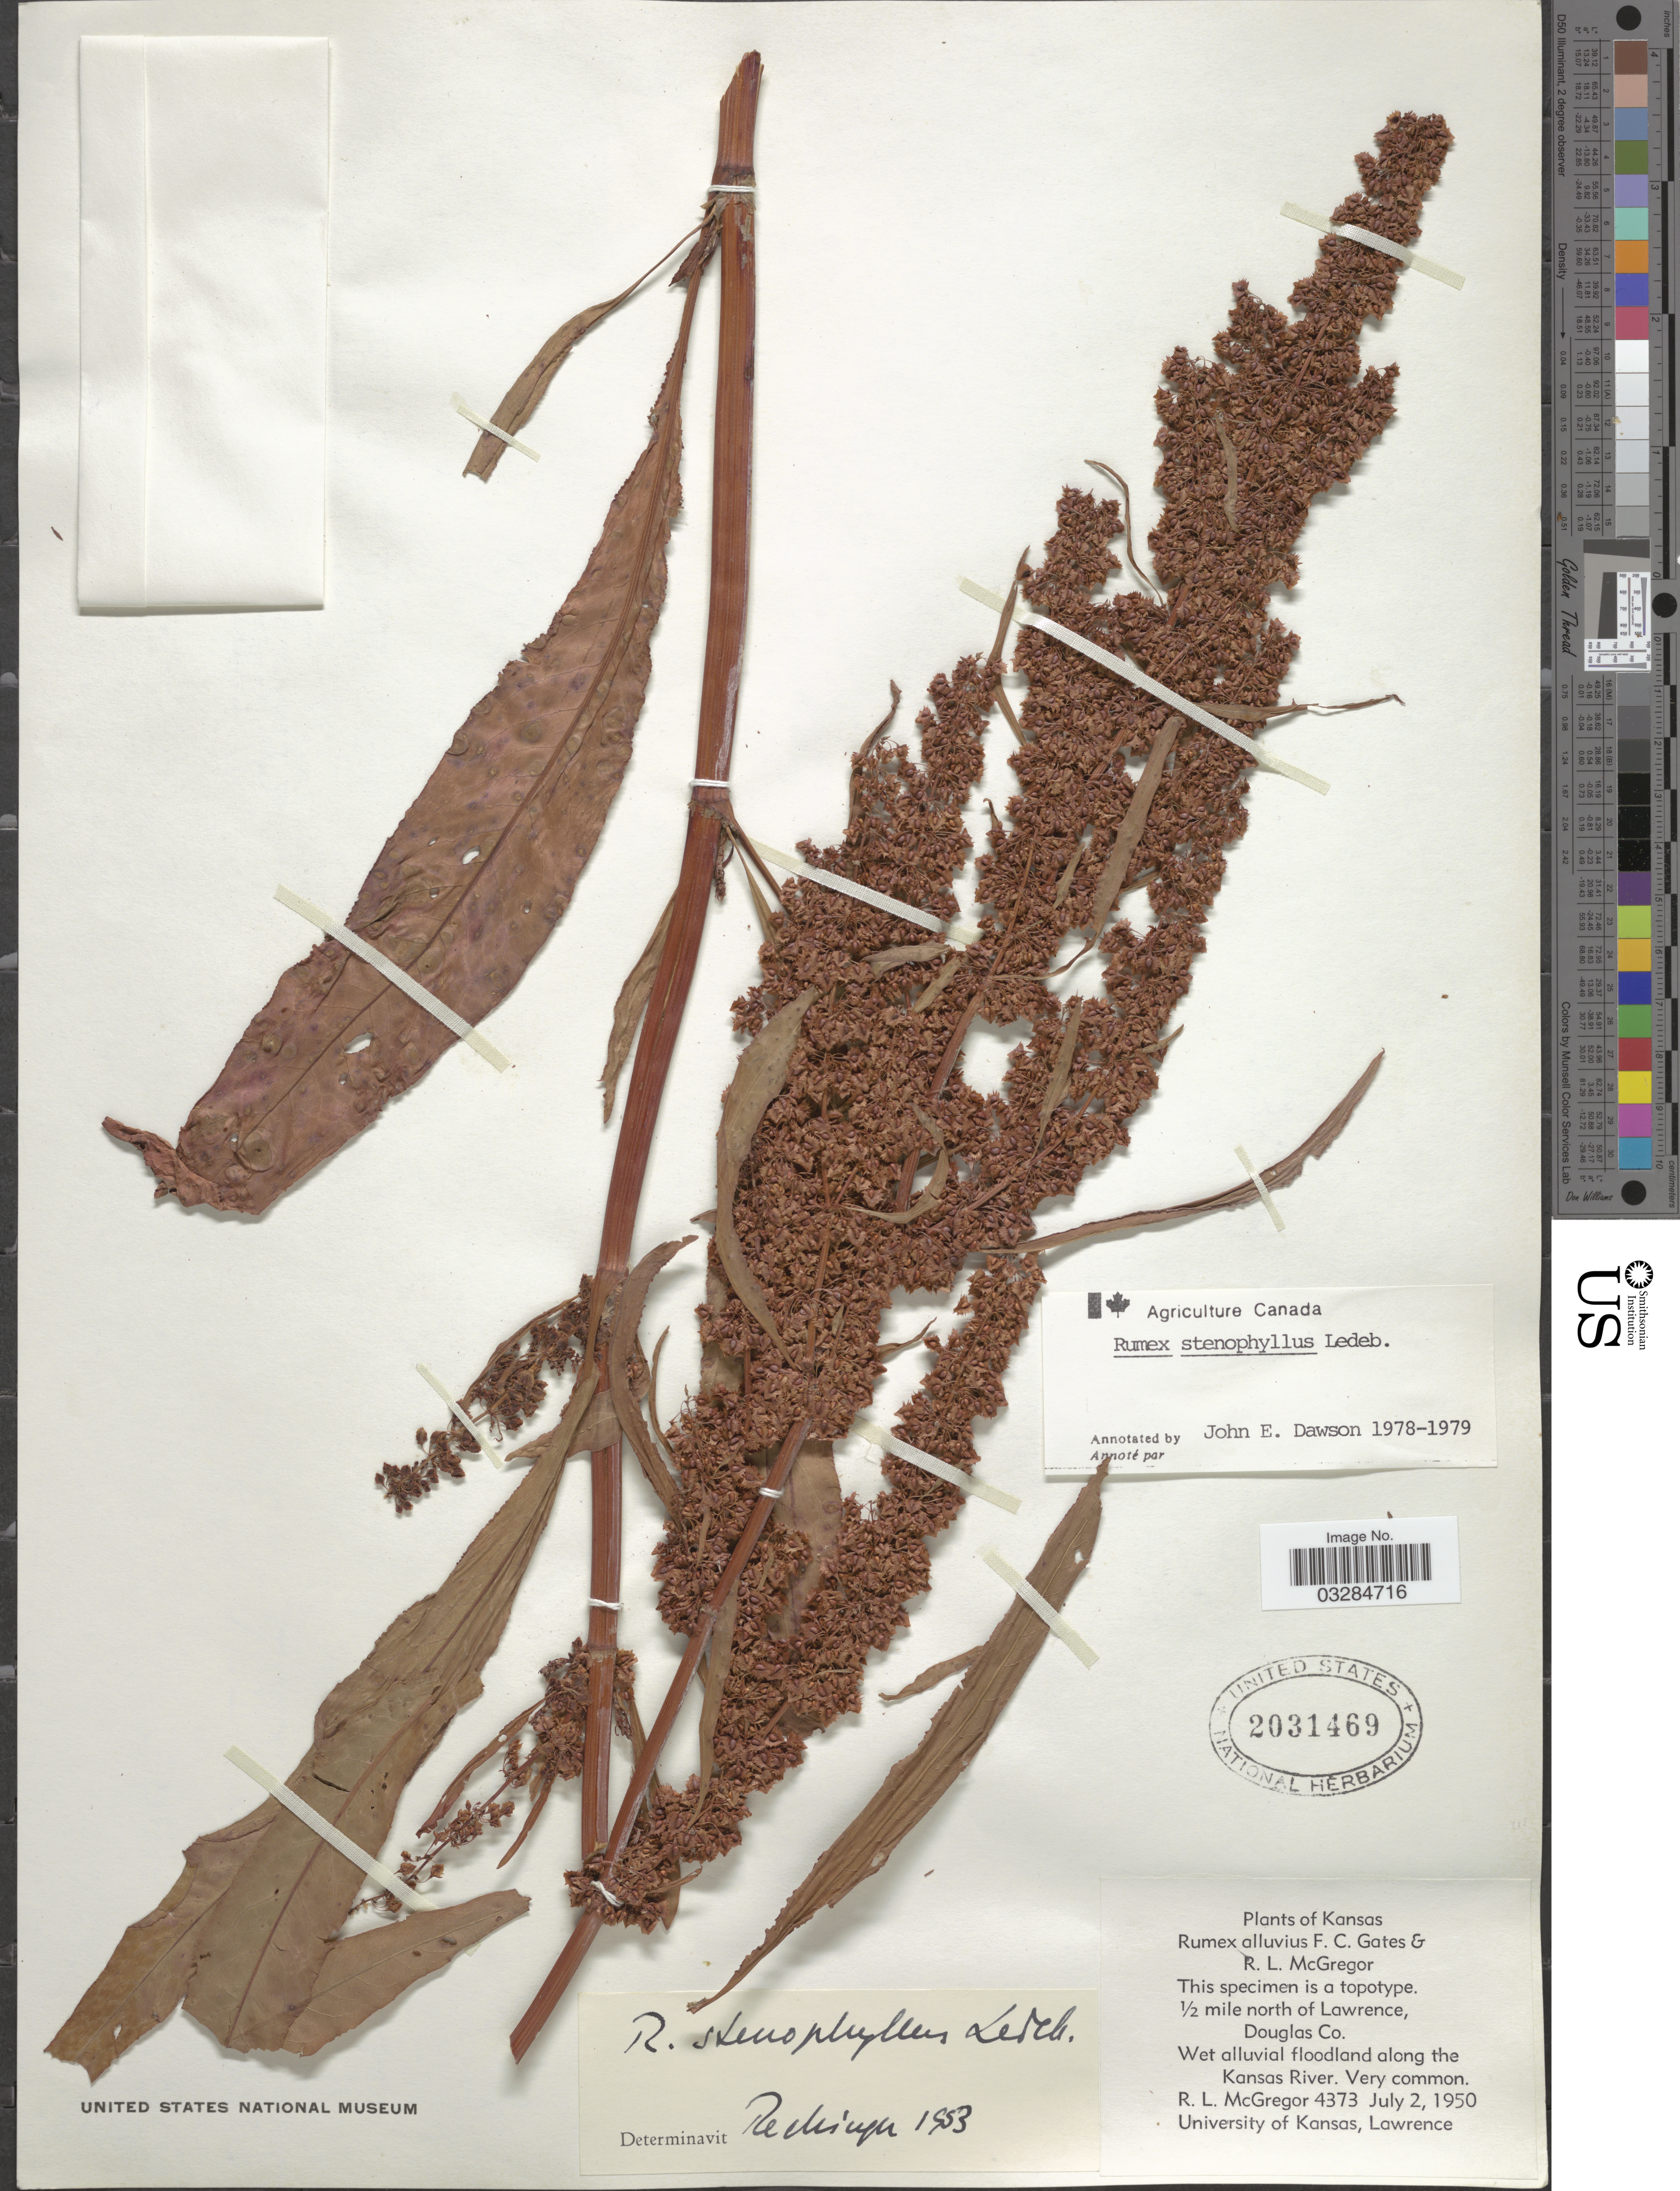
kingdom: Plantae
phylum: Tracheophyta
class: Magnoliopsida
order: Caryophyllales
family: Polygonaceae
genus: Rumex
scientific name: Rumex stenophyllus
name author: Ledeb.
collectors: R. McGregor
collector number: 4373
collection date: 1950-07-02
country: United States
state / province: Kansas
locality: ½ mile north of Lawrence, Douglas Co. Along the Kansas River.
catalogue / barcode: US 2031469